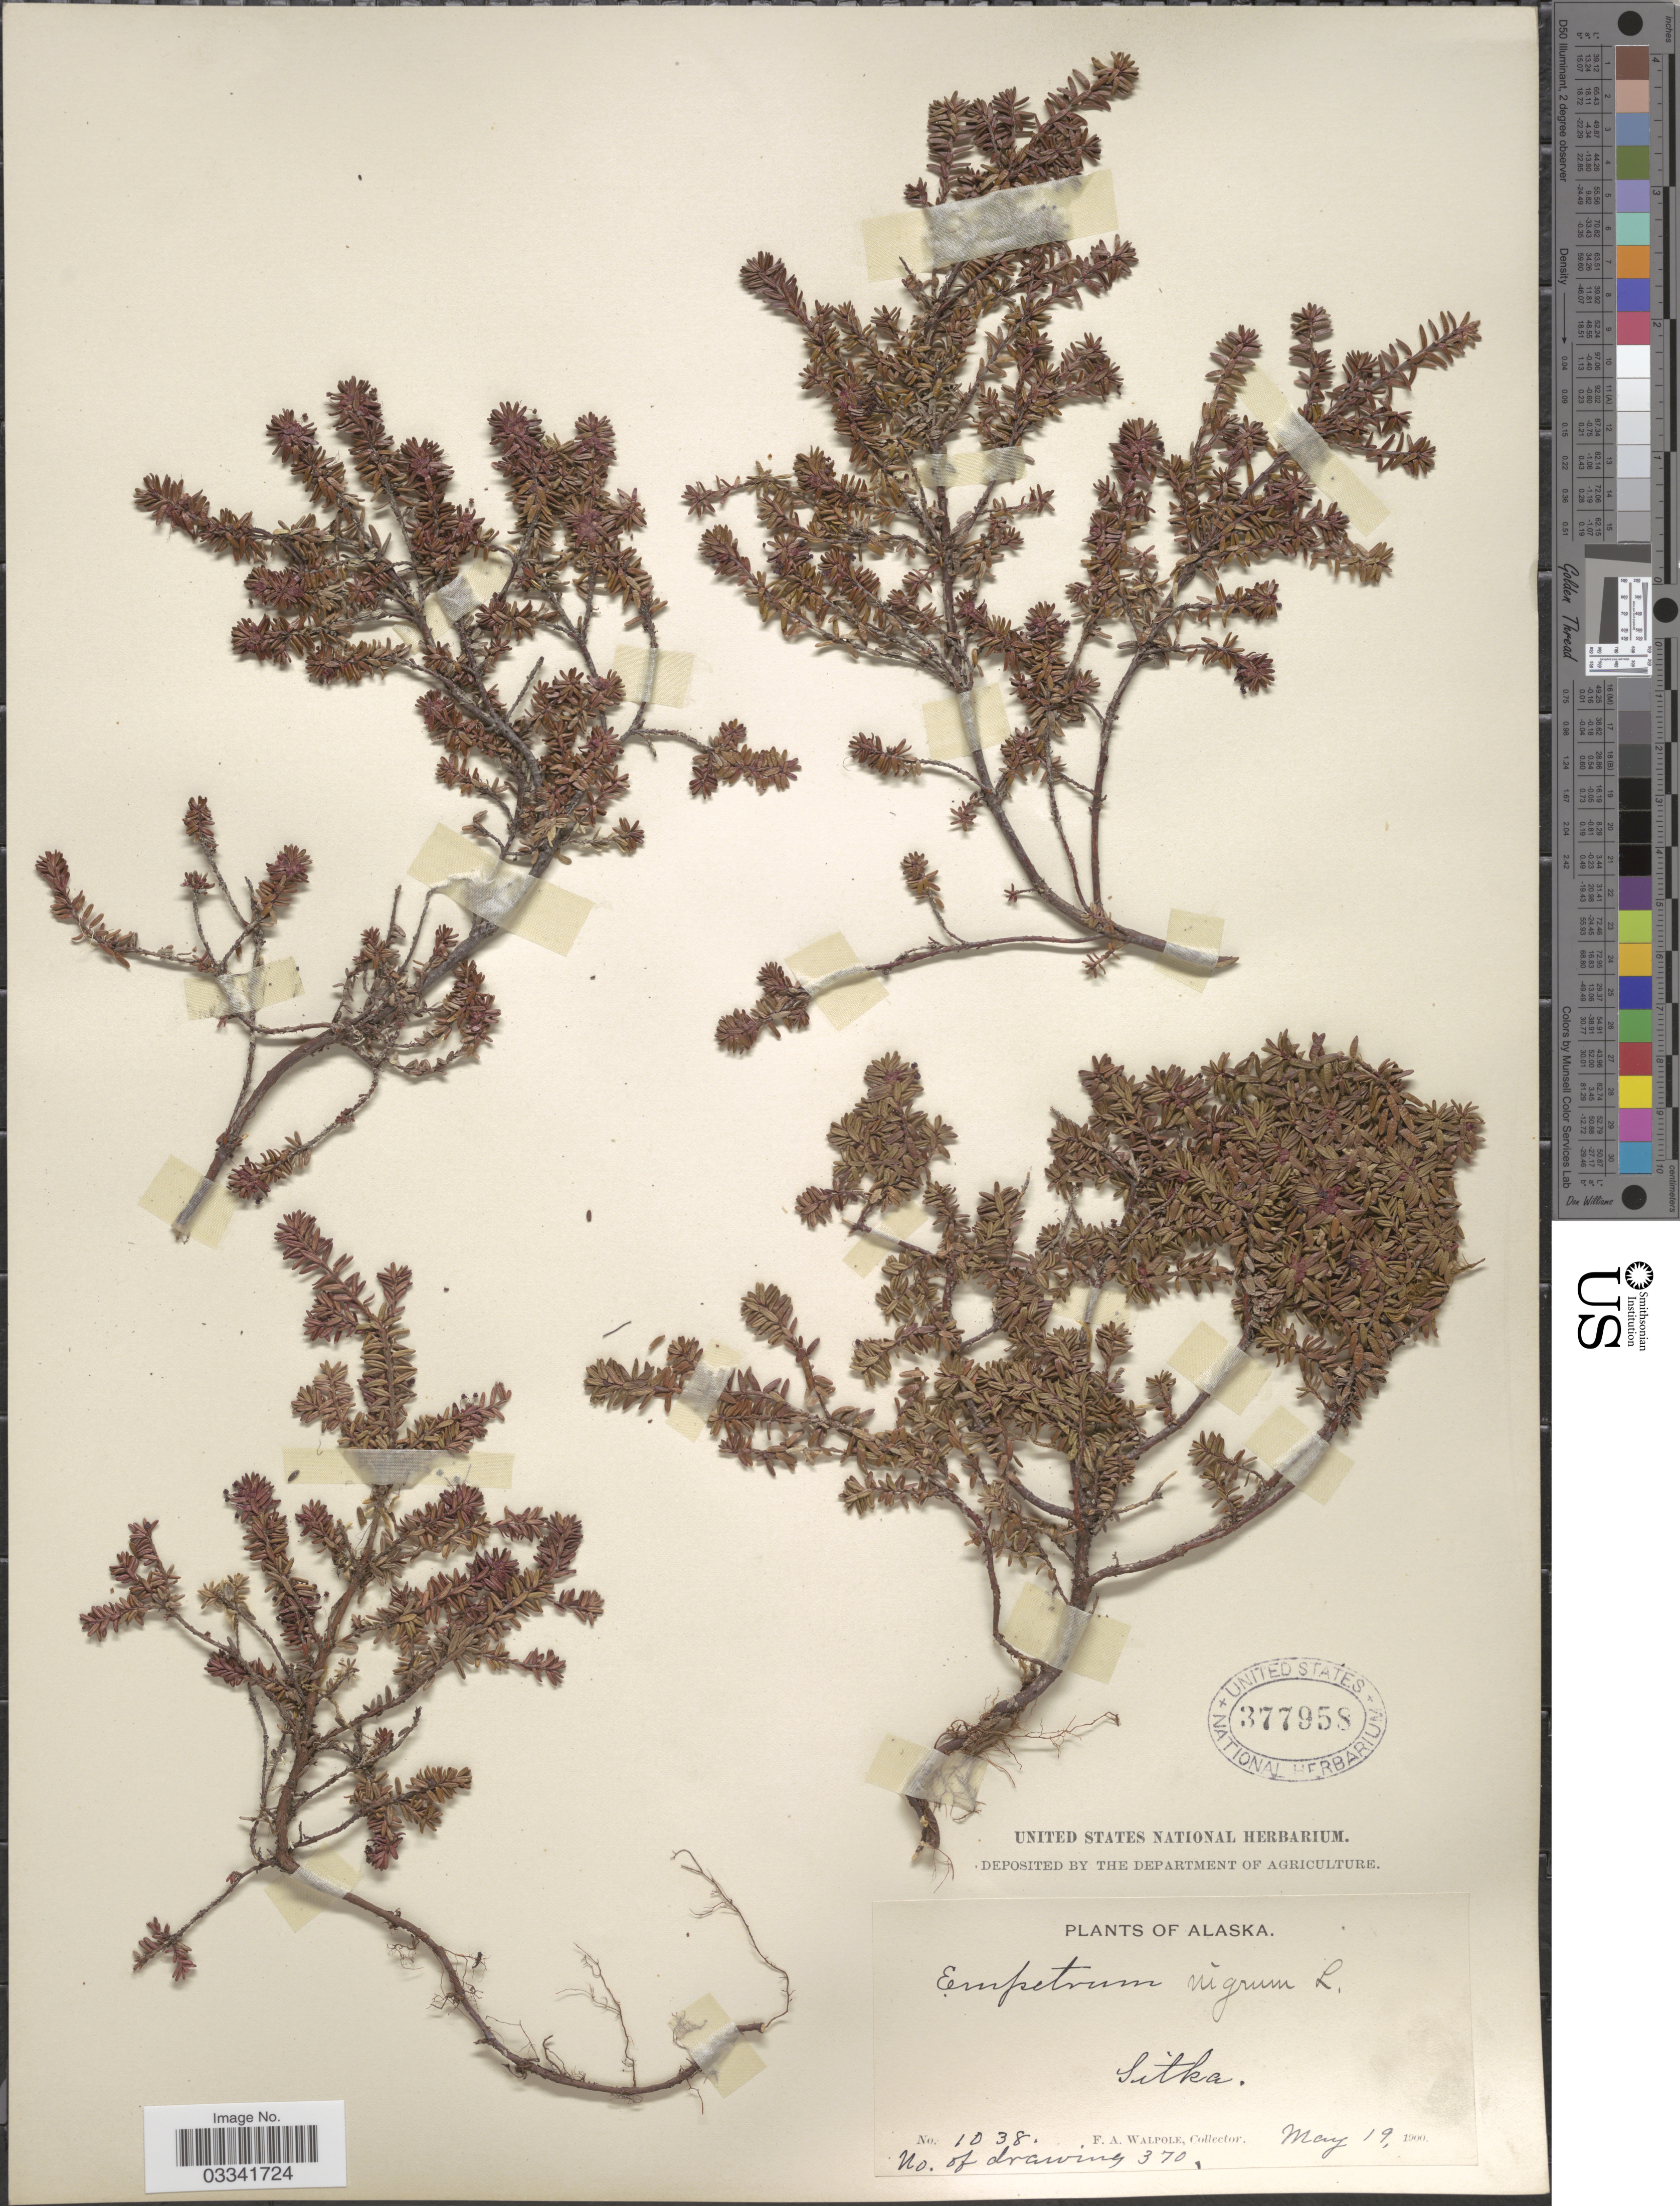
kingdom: Plantae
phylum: Tracheophyta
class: Magnoliopsida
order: Ericales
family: Ericaceae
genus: Empetrum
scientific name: Empetrum nigrum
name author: L.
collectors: F. Walpole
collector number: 1038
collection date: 1900-05-19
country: United States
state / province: Alaska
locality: Sitka.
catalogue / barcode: US 377958